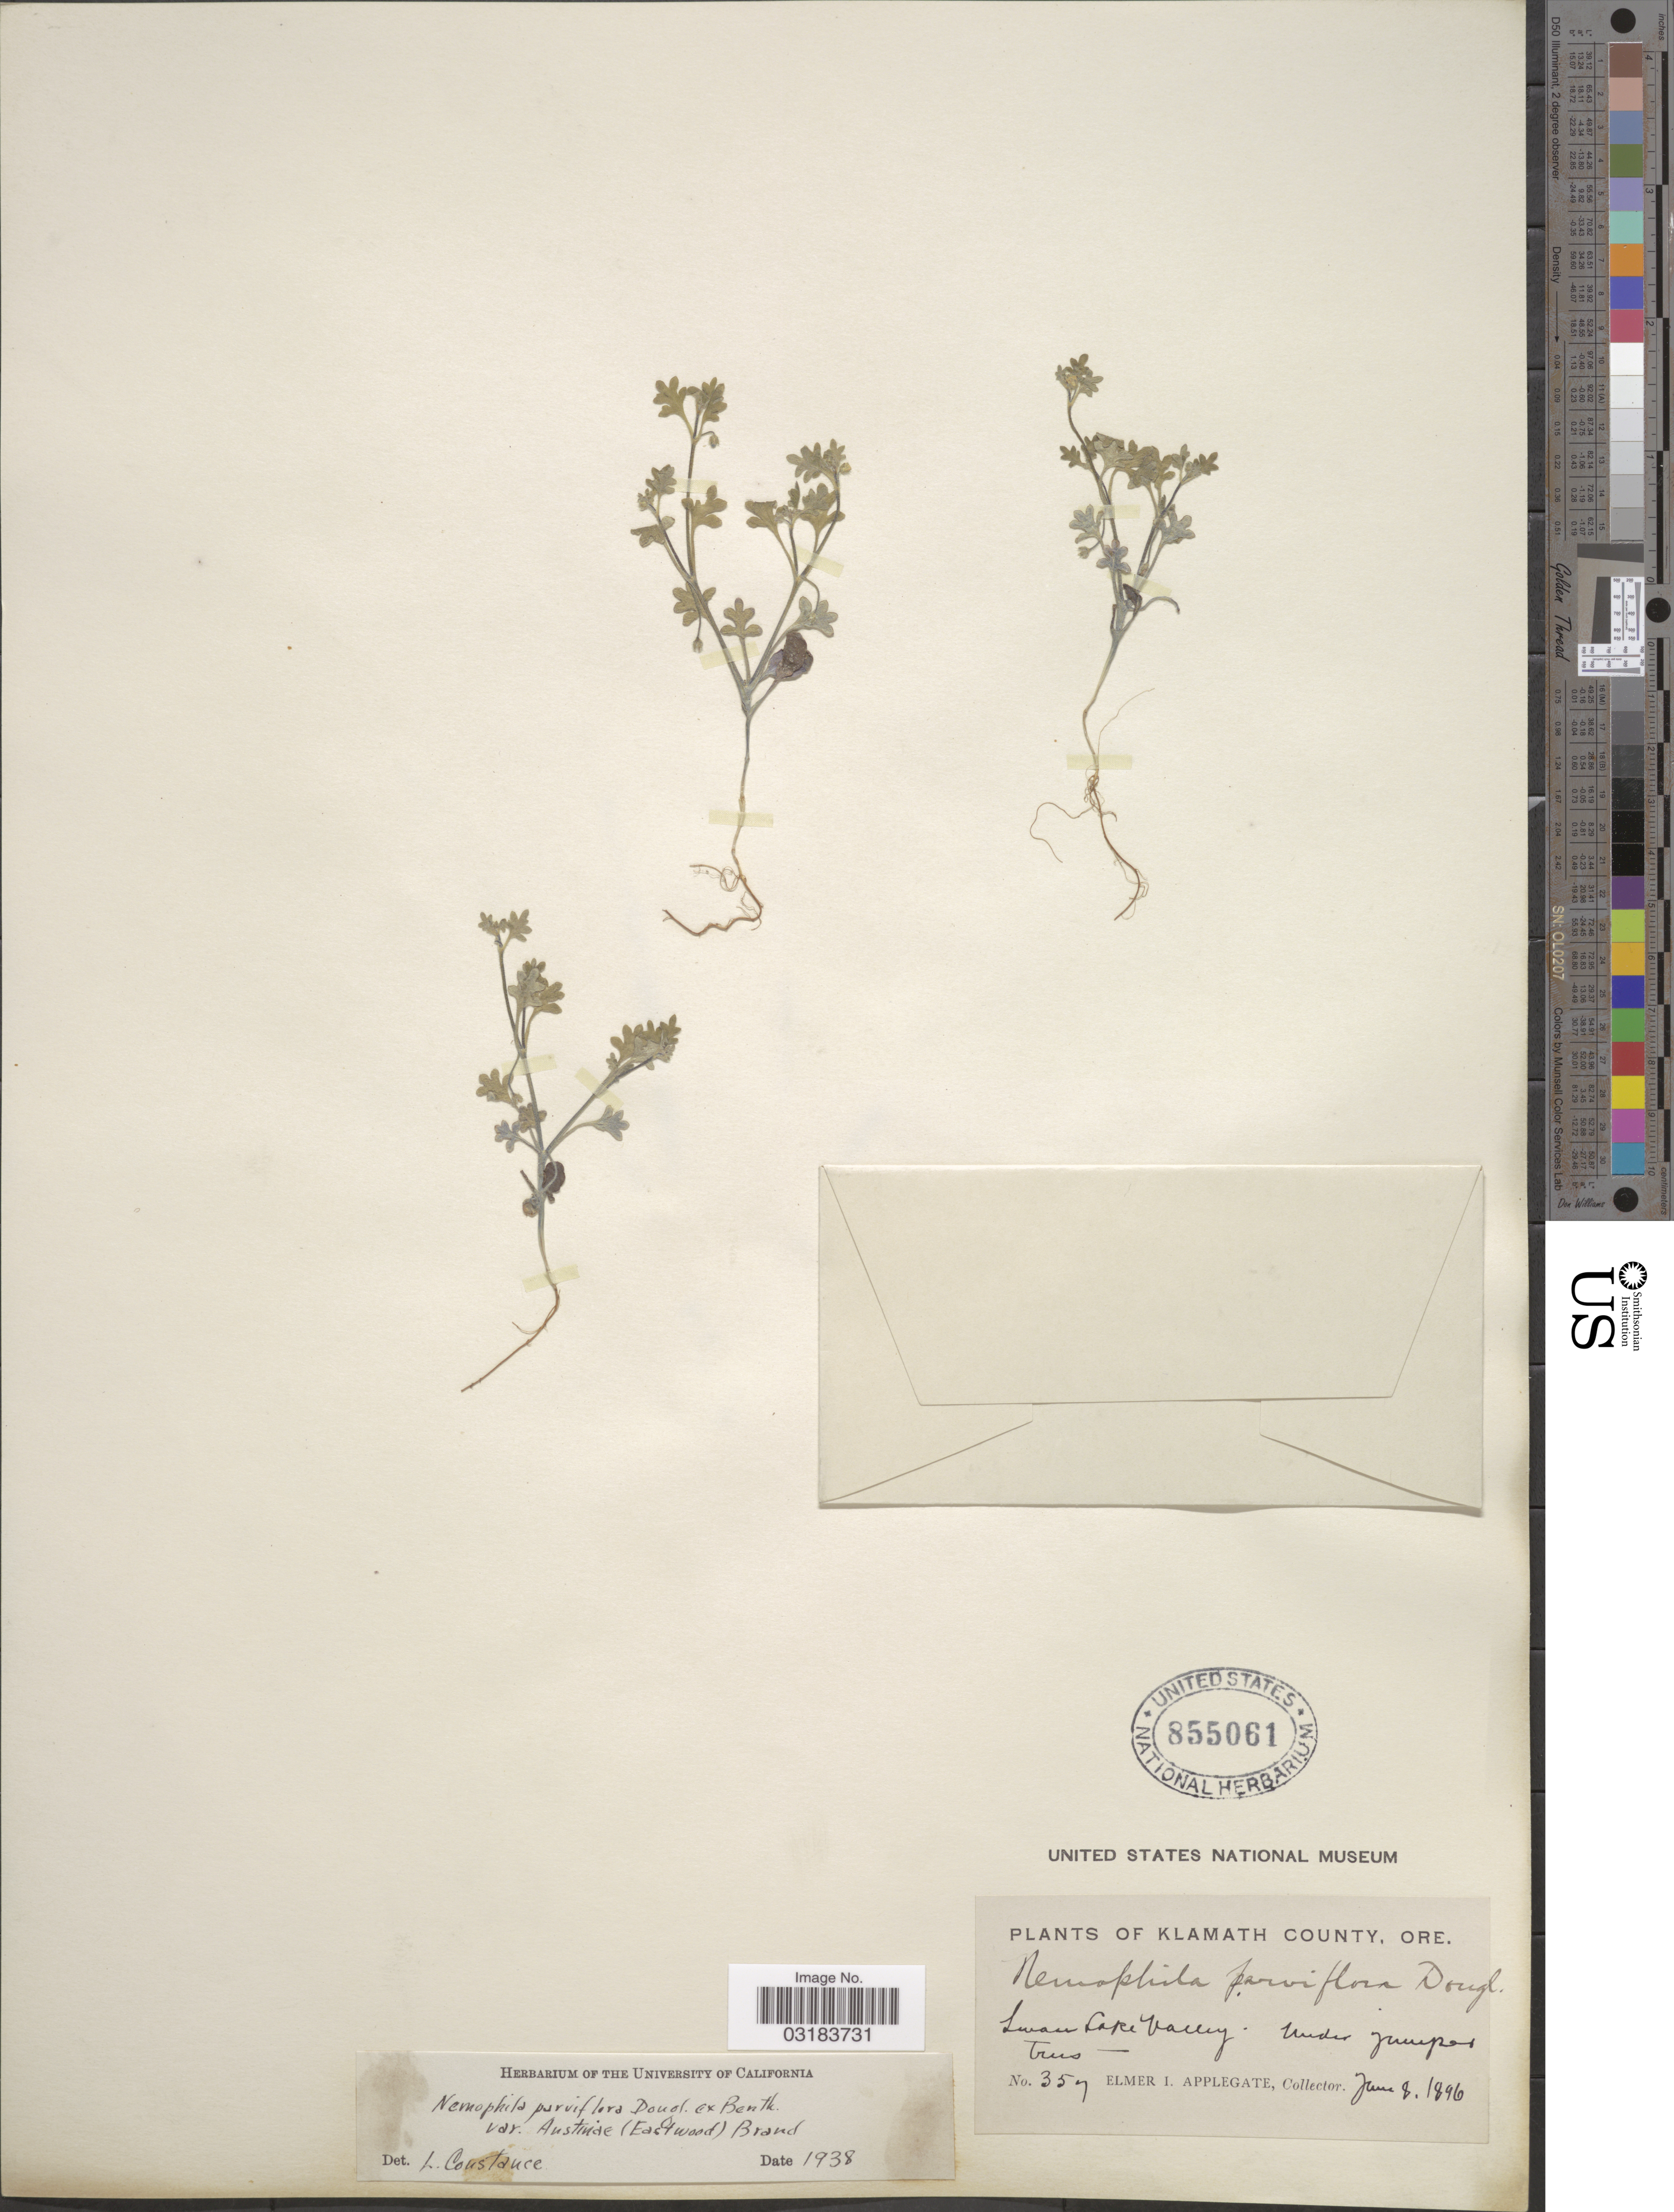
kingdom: Plantae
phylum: Tracheophyta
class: Magnoliopsida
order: Boraginales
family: Hydrophyllaceae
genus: Nemophila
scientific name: Nemophila parviflora var. austiniae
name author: (Eastw.) Brand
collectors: E. I. Applegate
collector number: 357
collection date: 1896-06-08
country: United States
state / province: Oregon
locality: Klamath County, Ore. Swan Lake Valley.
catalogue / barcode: US 855061